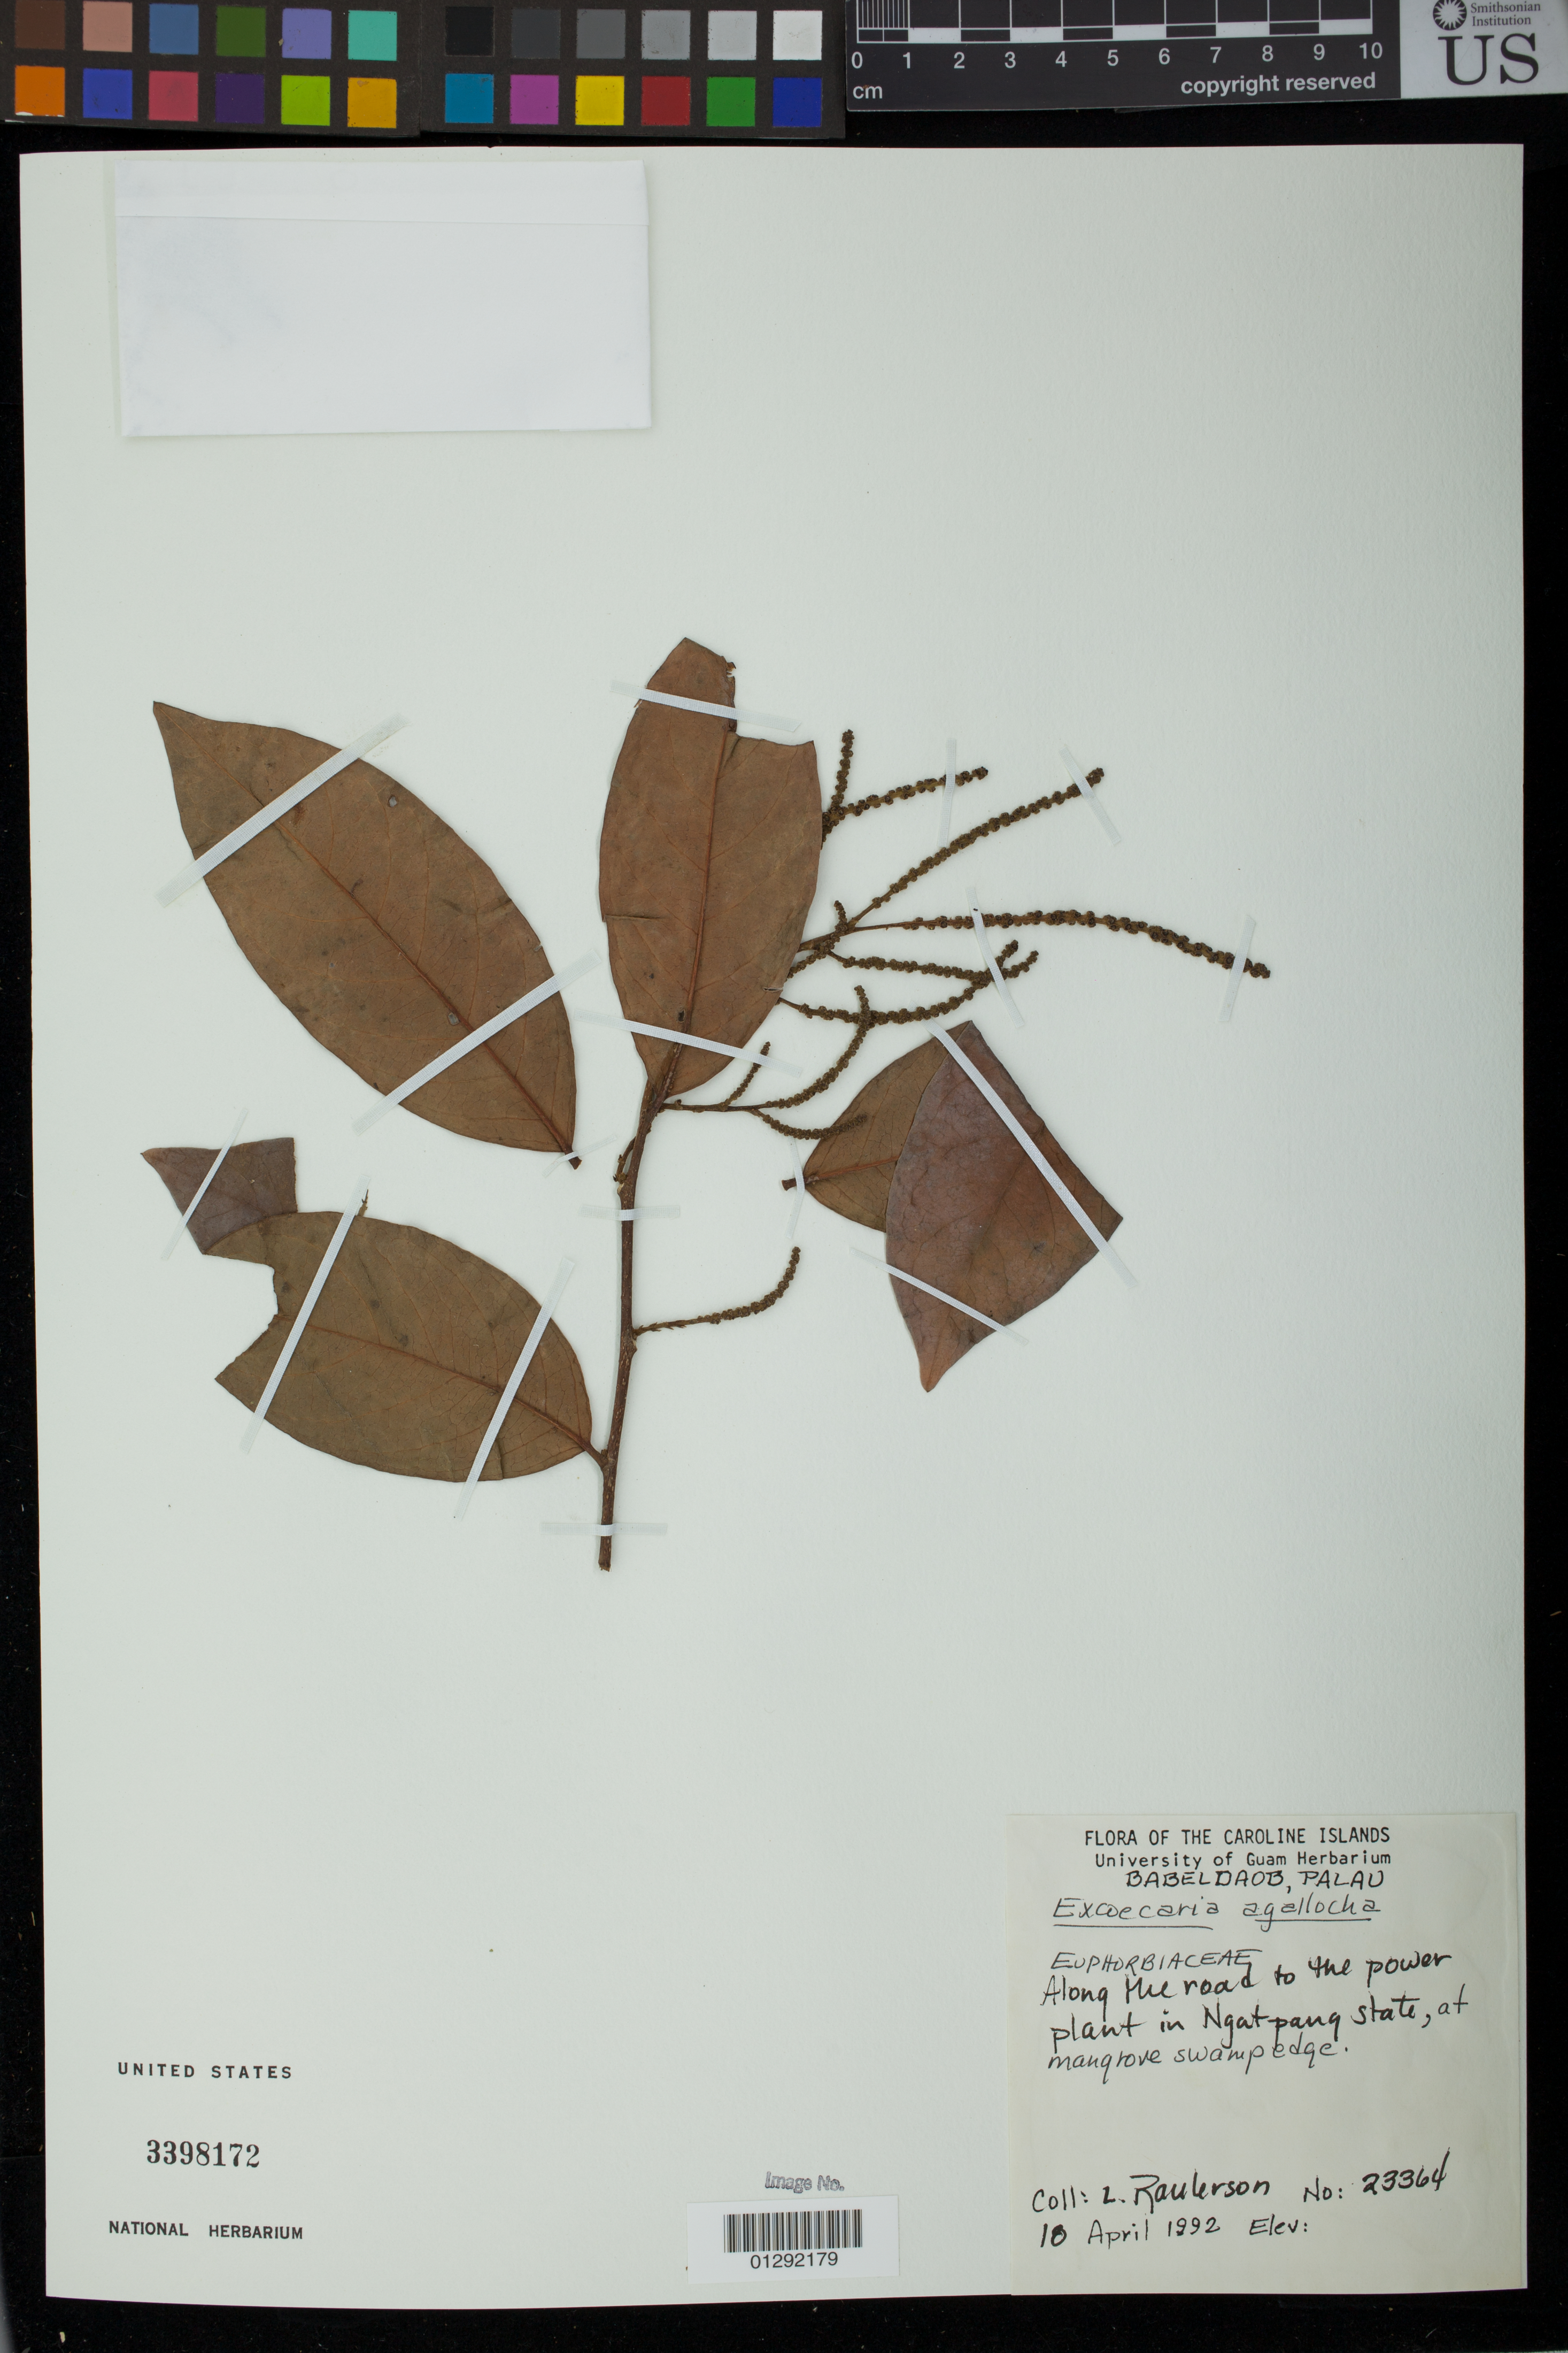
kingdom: Plantae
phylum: Tracheophyta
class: Magnoliopsida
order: Malpighiales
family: Euphorbiaceae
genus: Excoecaria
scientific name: Excoecaria agallocha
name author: L.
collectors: L. Raulerson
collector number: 23364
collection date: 1992-04-10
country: Palau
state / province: Ngatpang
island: Babeldaob [Babelthuap]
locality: Caroline Islands. Babeldaob. Along the road to the power plant in Ngatpang state, at mangrove swamp edge.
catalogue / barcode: US 3398172